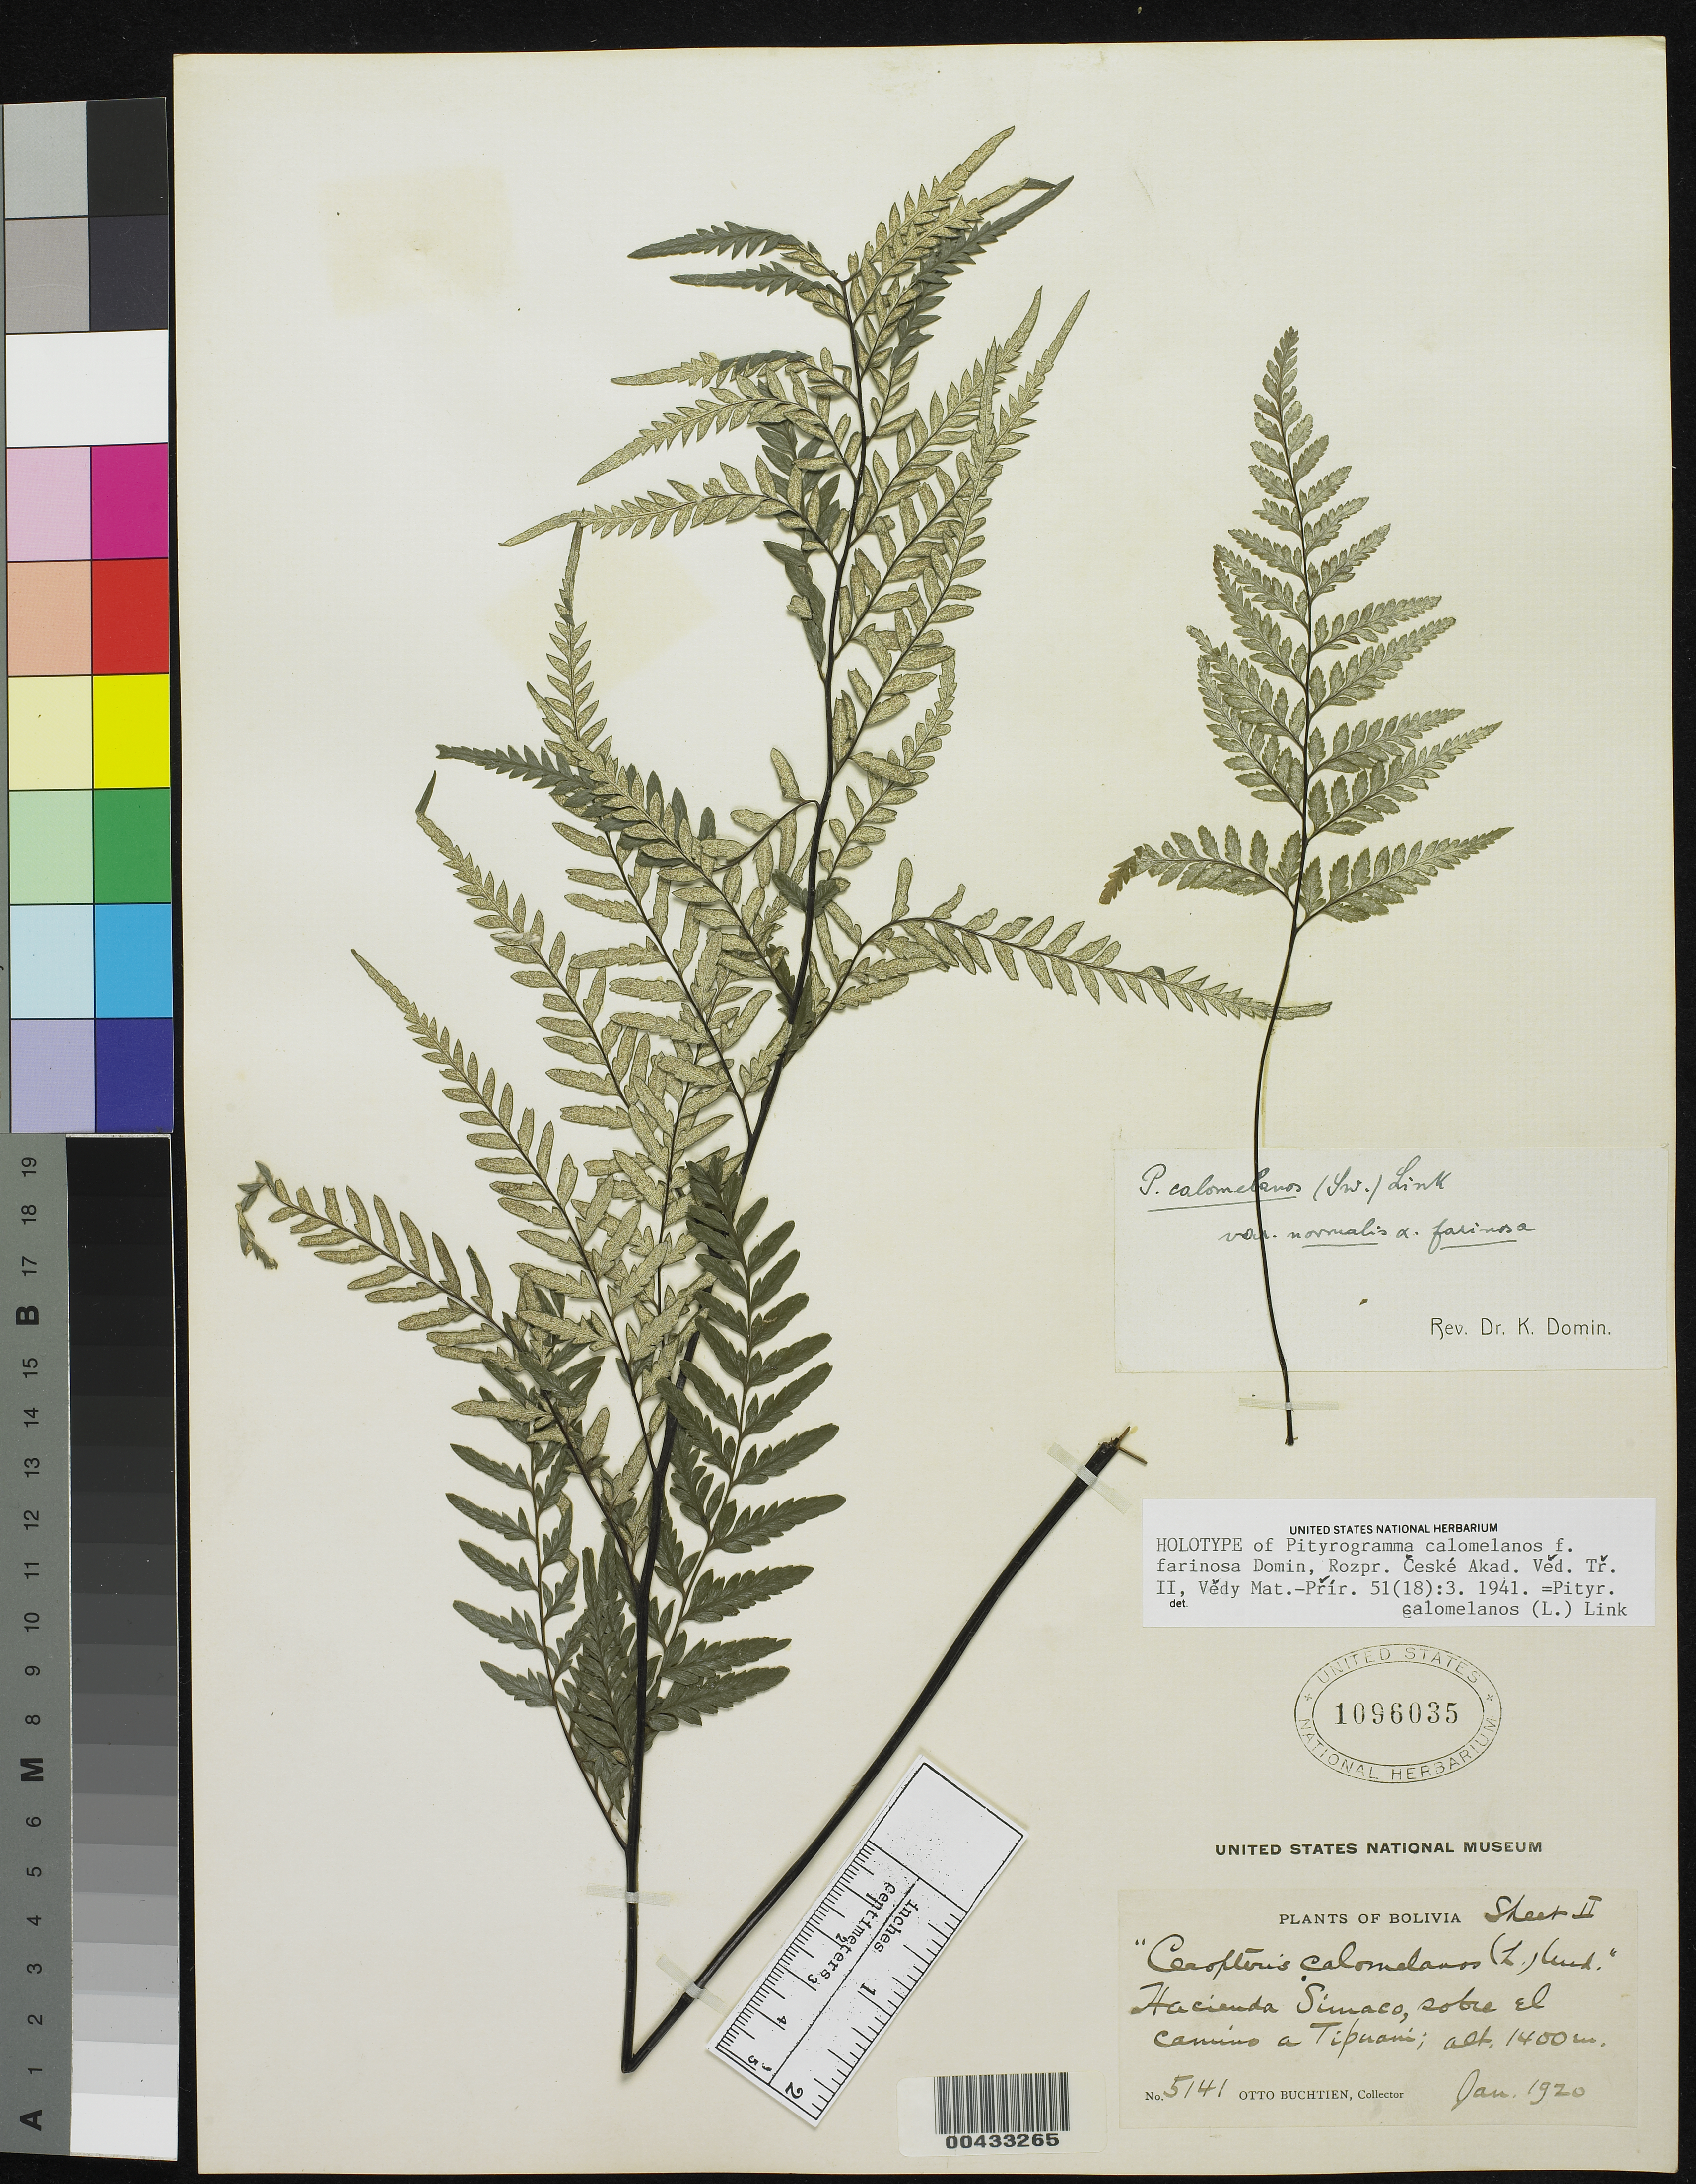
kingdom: Plantae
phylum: Tracheophyta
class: Polypodiopsida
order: Polypodiales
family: Pteridaceae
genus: Pityrogramma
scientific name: Pityrogramma calomelanos f. farinosa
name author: Domin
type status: Holotype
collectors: O. Buchtien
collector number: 5141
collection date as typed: Jan 1920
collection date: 1920-01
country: Bolivia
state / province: La Paz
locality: Hacienda Simaco, sobre a Tipuani.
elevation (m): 1400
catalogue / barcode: US 1096035